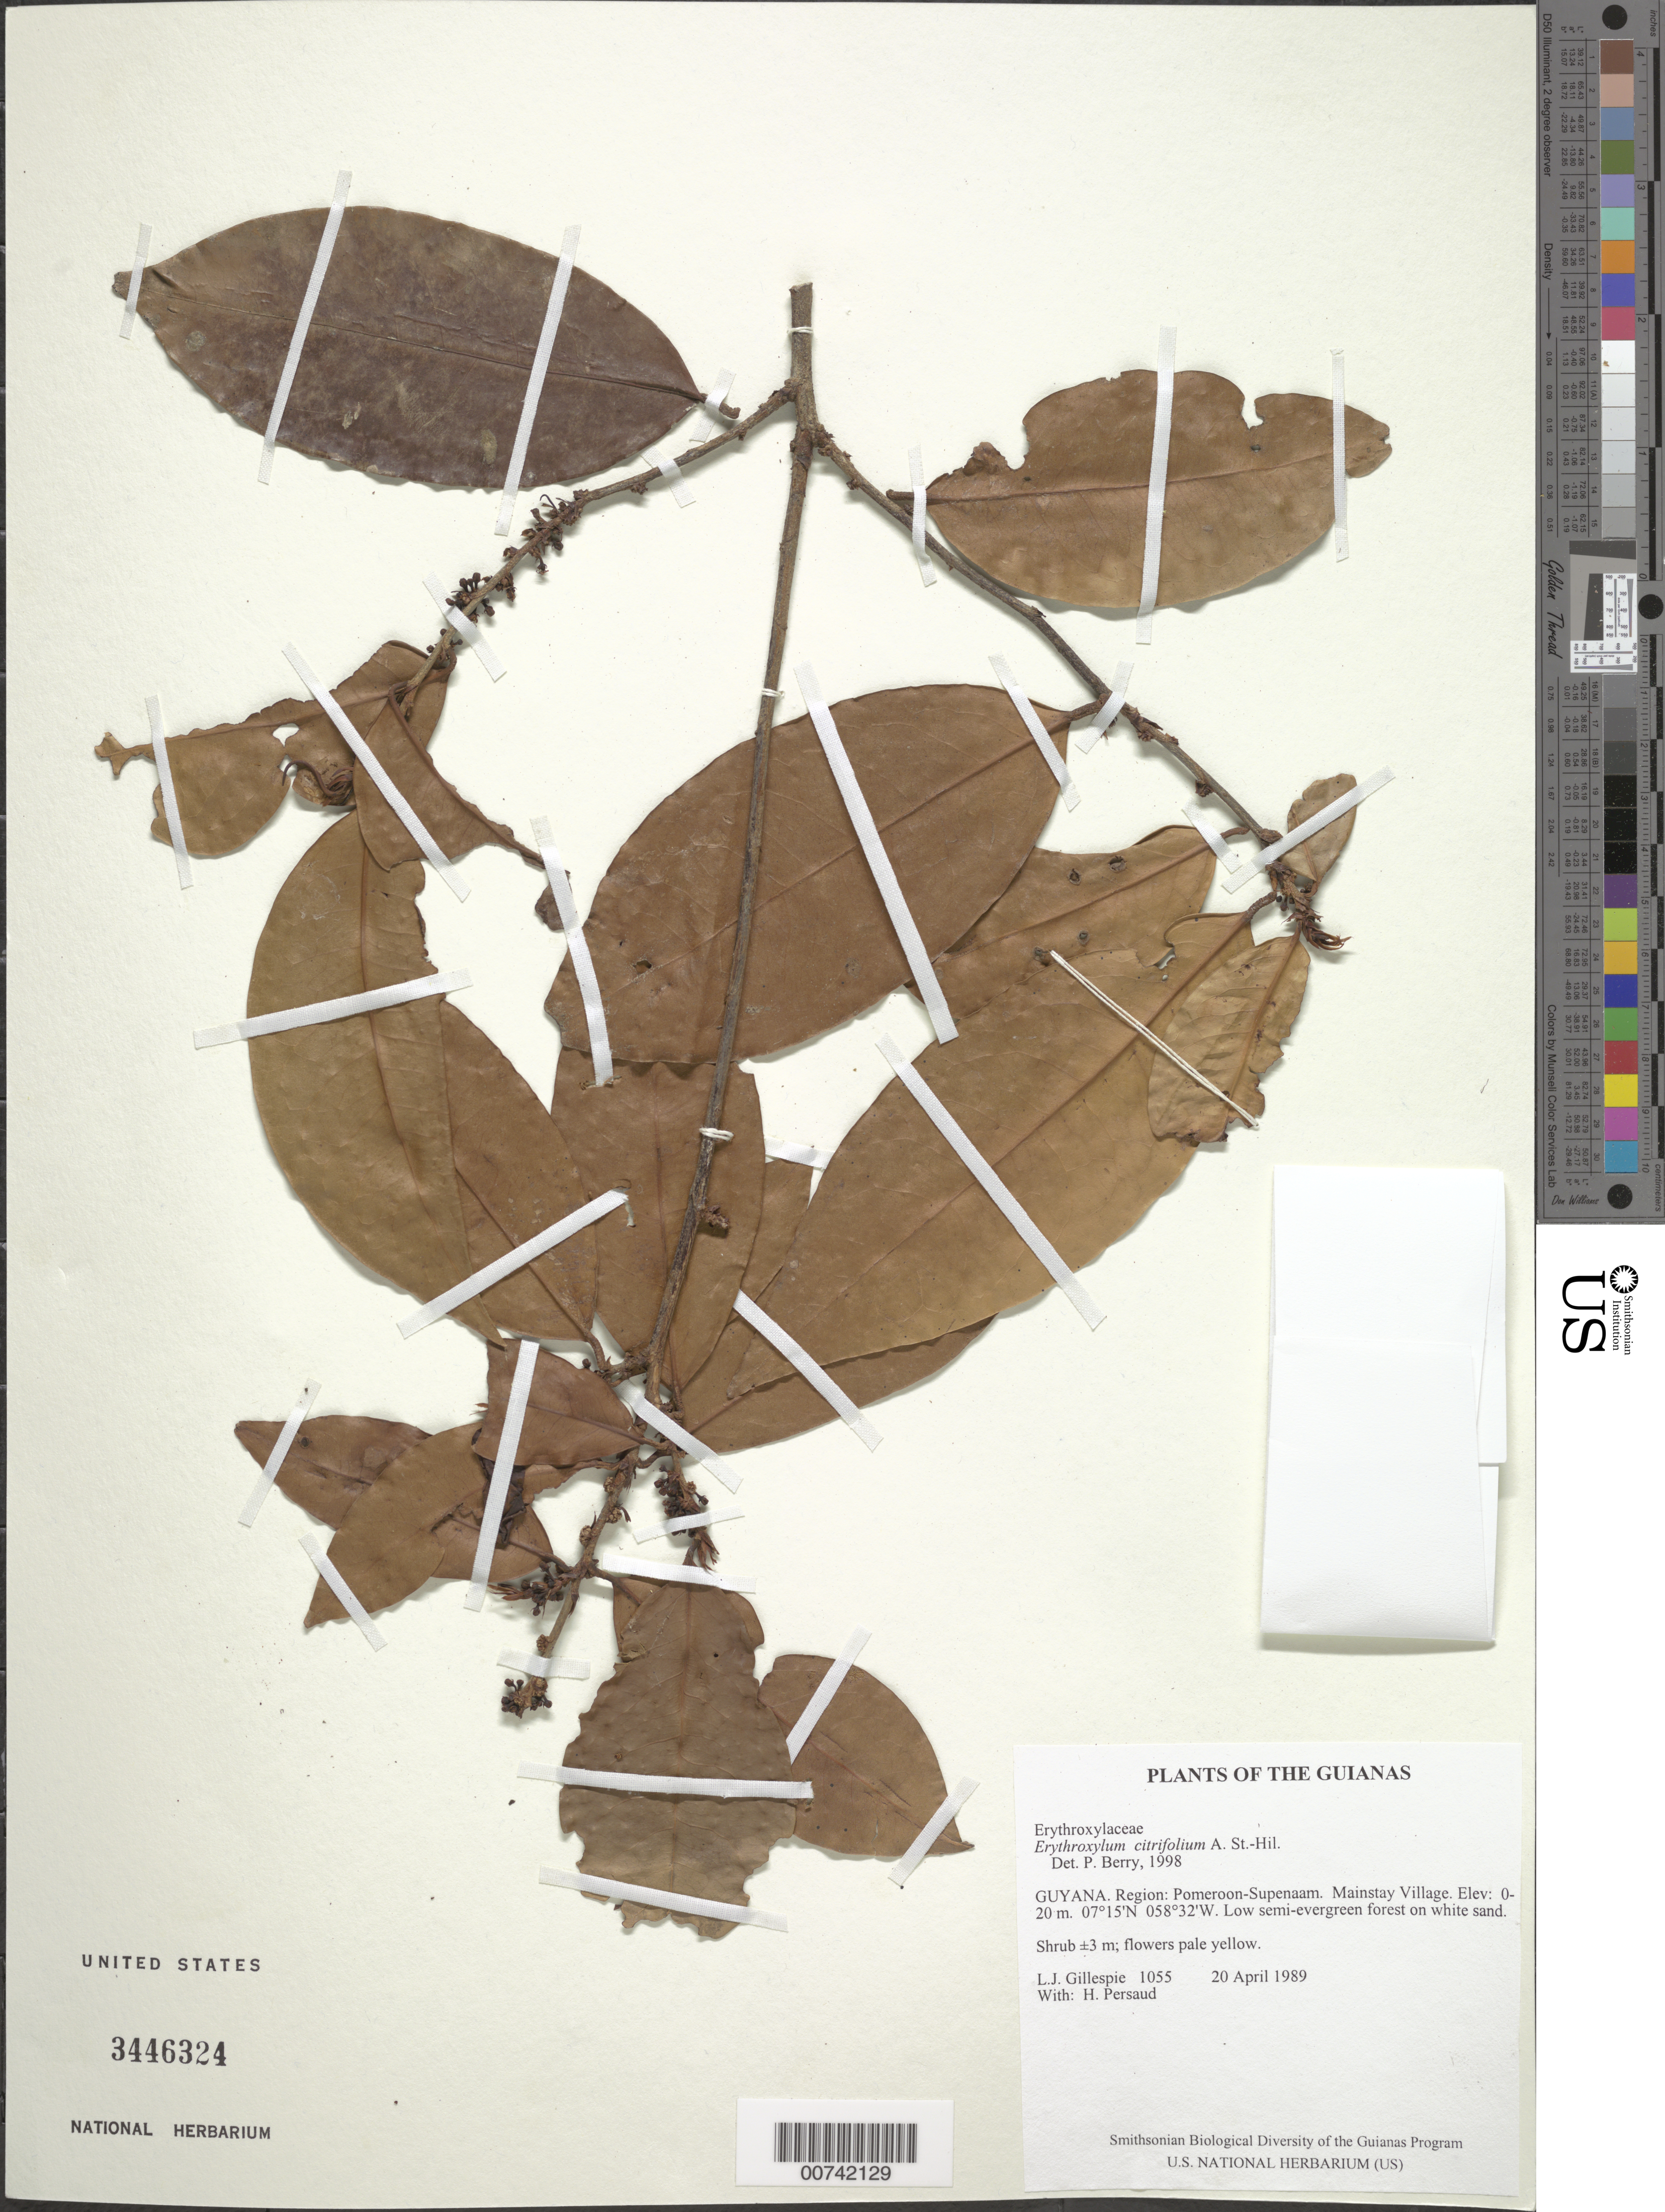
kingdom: Plantae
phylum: Tracheophyta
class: Magnoliopsida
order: Malpighiales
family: Erythroxylaceae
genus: Erythroxylum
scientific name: Erythroxylum citrifolium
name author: A. St.-Hil.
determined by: Berry, P. E., (WIS), University of Wisconsin - Madison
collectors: L. J. Gillespie & H. Persaud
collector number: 1055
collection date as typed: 20 April 1989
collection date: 1989-04-20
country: Guyana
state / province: Pomeroon-Supenaam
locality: Mainstay Village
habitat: Low semi-evergreen forest on white sand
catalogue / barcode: US 3446324